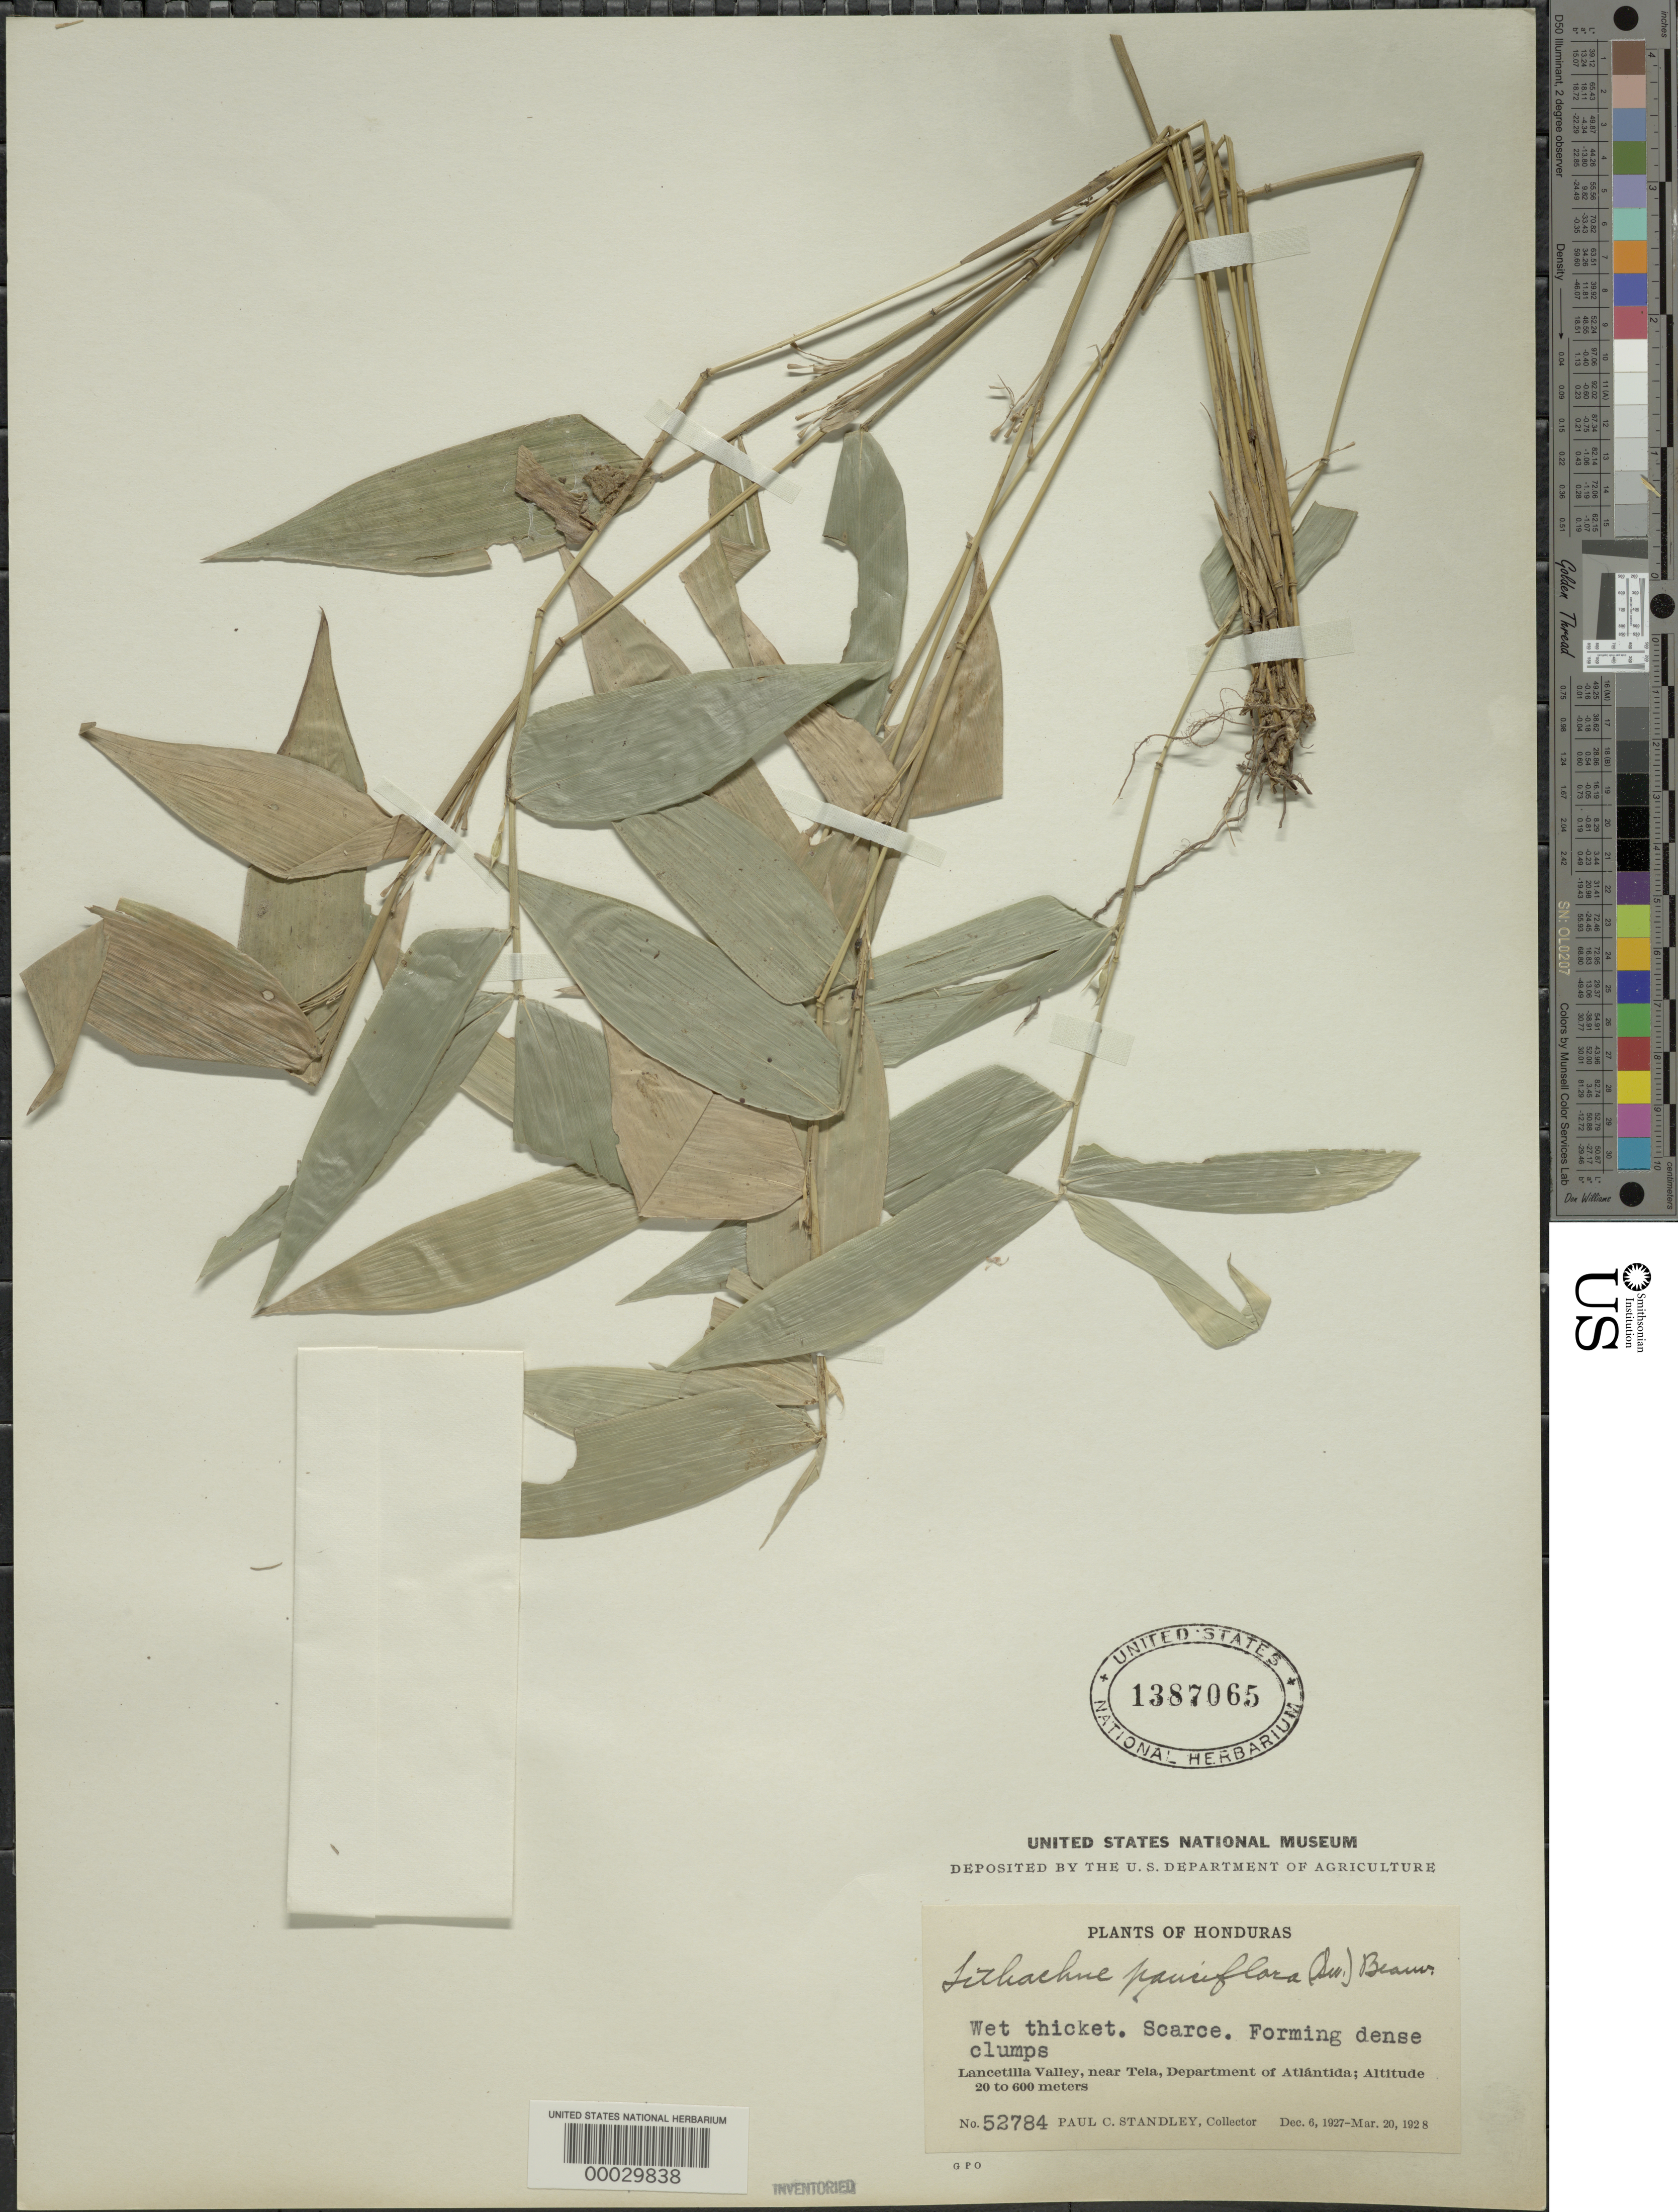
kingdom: Plantae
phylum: Tracheophyta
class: Liliopsida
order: Poales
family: Poaceae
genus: Lithachne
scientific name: Lithachne pauciflora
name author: (Sw.) P. Beauv.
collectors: P. C. Standley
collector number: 52784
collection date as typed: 06 Dec 1927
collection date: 1927-12-06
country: Honduras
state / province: Atlántida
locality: Lancetilla Valley, Tela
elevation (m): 20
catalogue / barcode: US 1387065